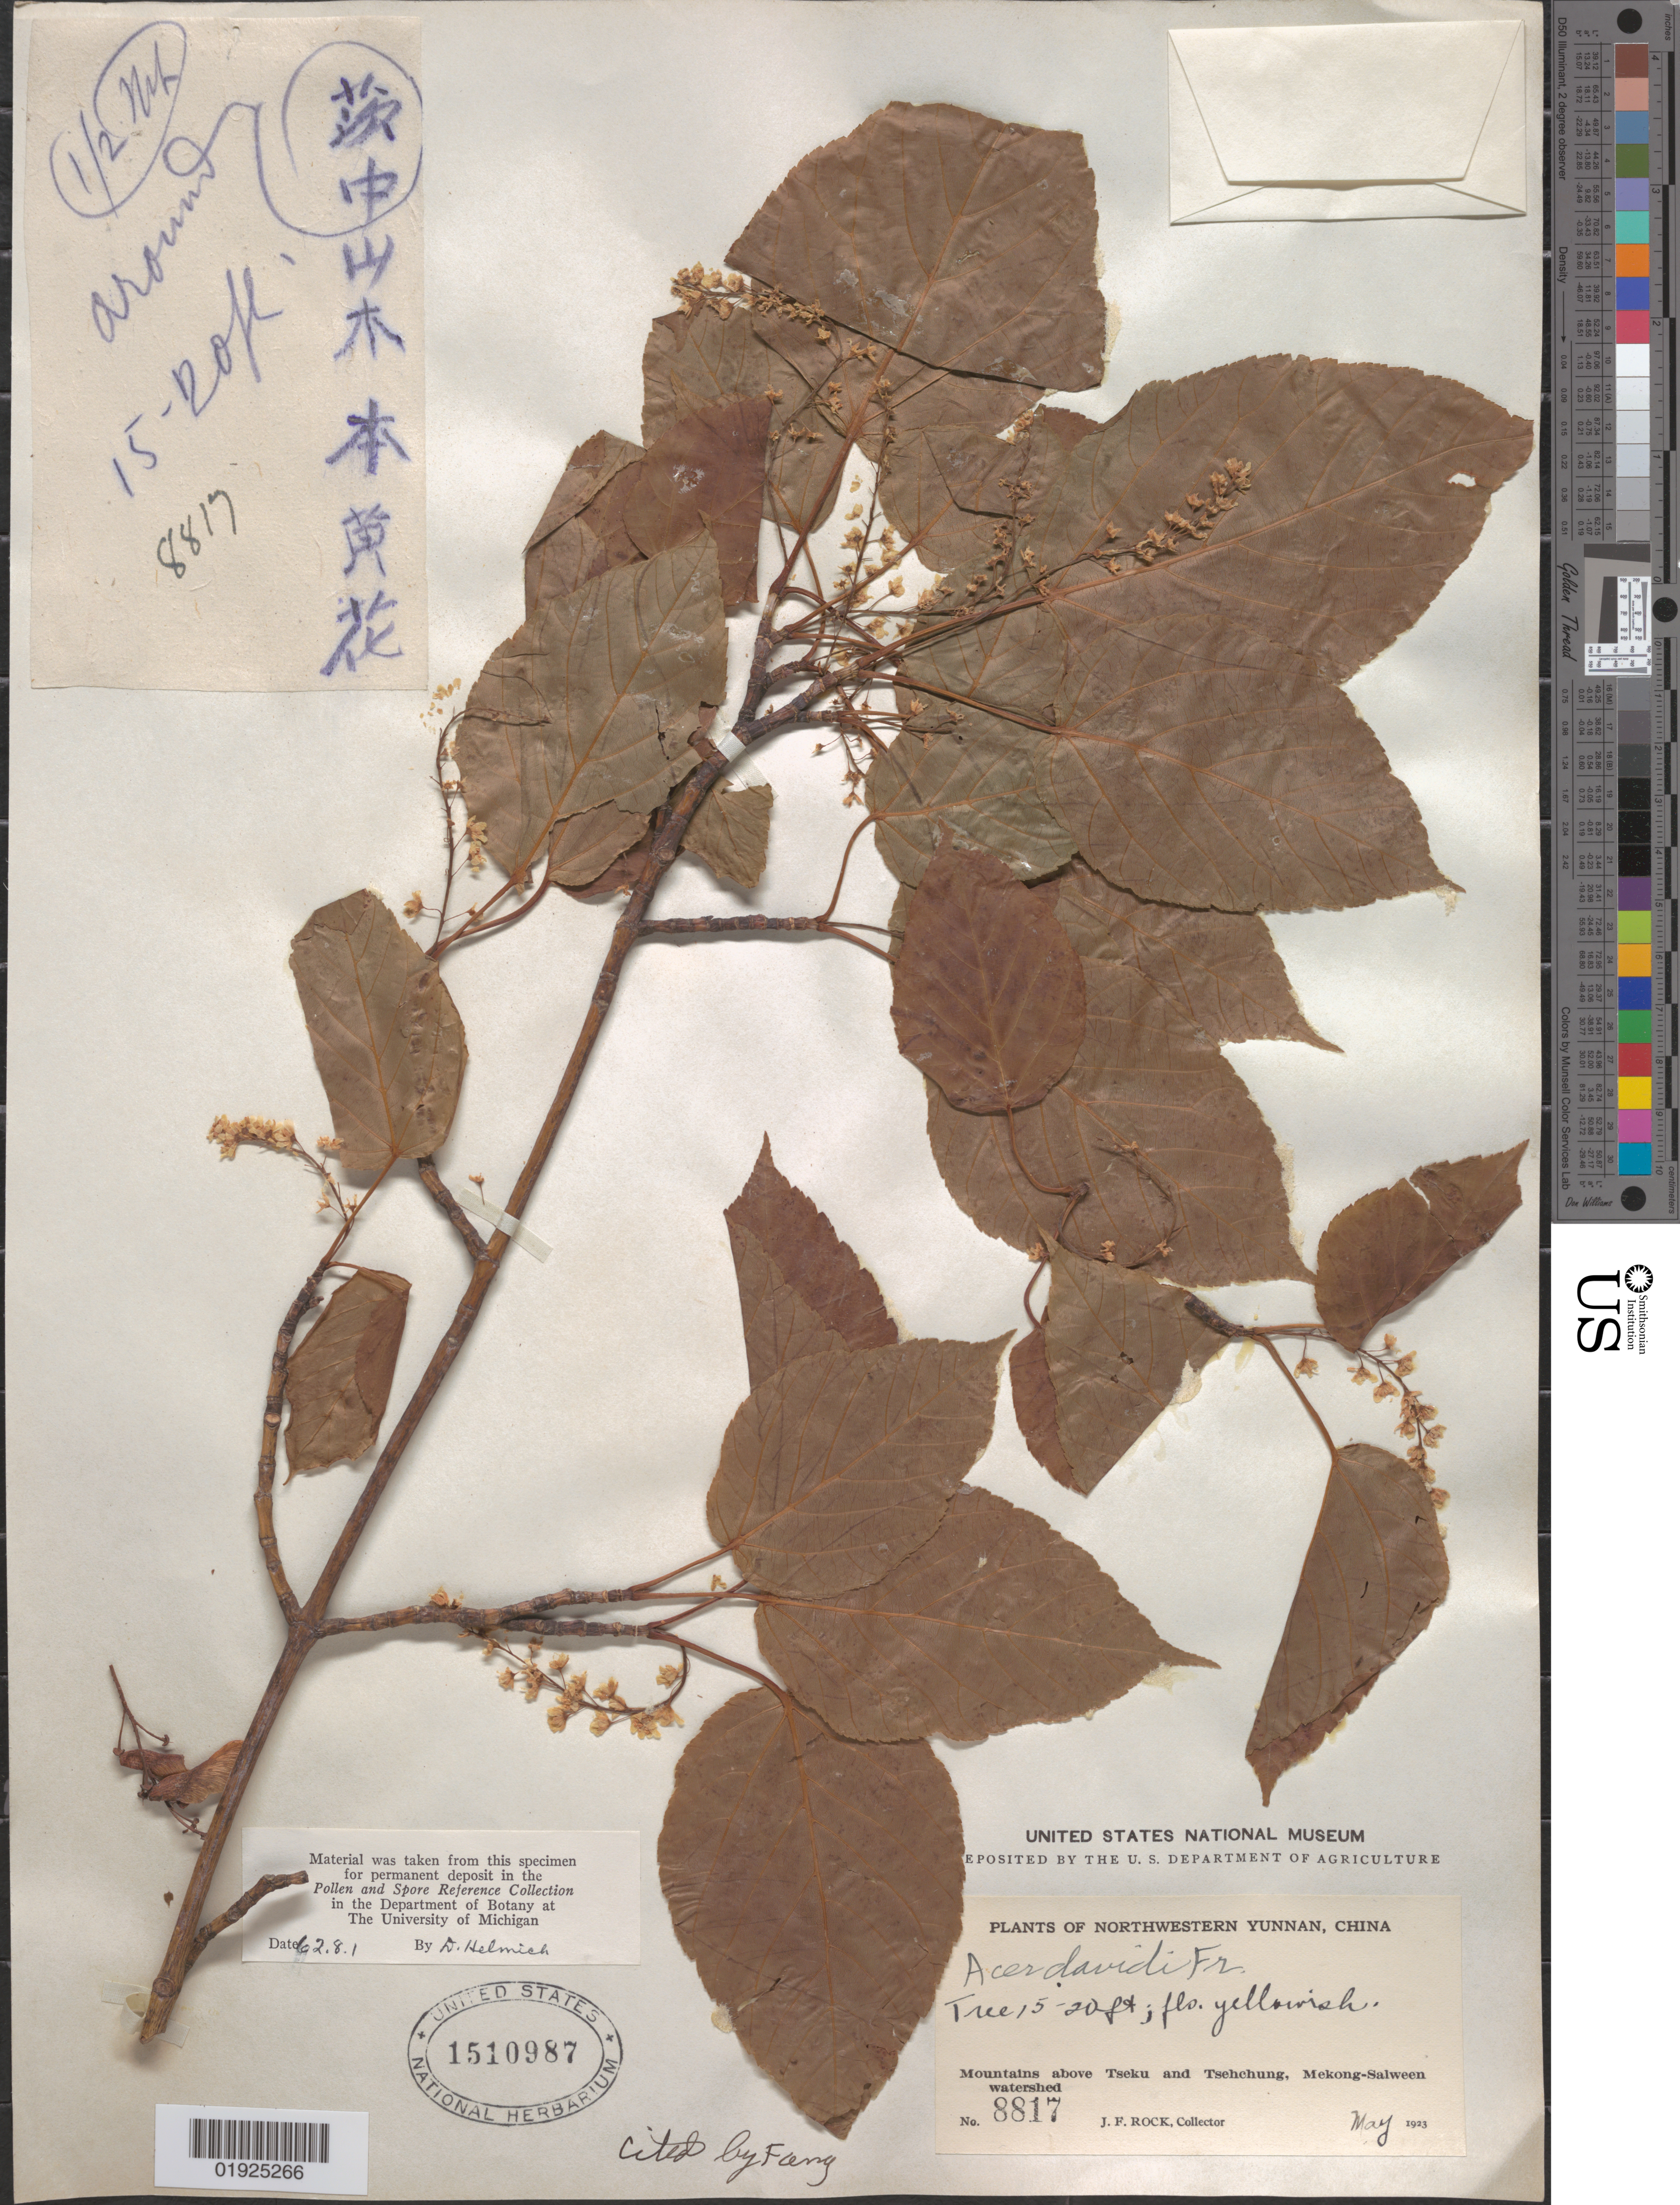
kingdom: Plantae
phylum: Tracheophyta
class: Magnoliopsida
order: Sapindales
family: Sapindaceae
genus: Acer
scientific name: Acer sikkimense subsp. davidii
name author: (Franch.) Wesm.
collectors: J. F. Rock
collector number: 8817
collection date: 1923-05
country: China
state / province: Yunnan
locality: Mekong-Salween watershed; mountains above Tseku and Tsehchung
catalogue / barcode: US 1510987